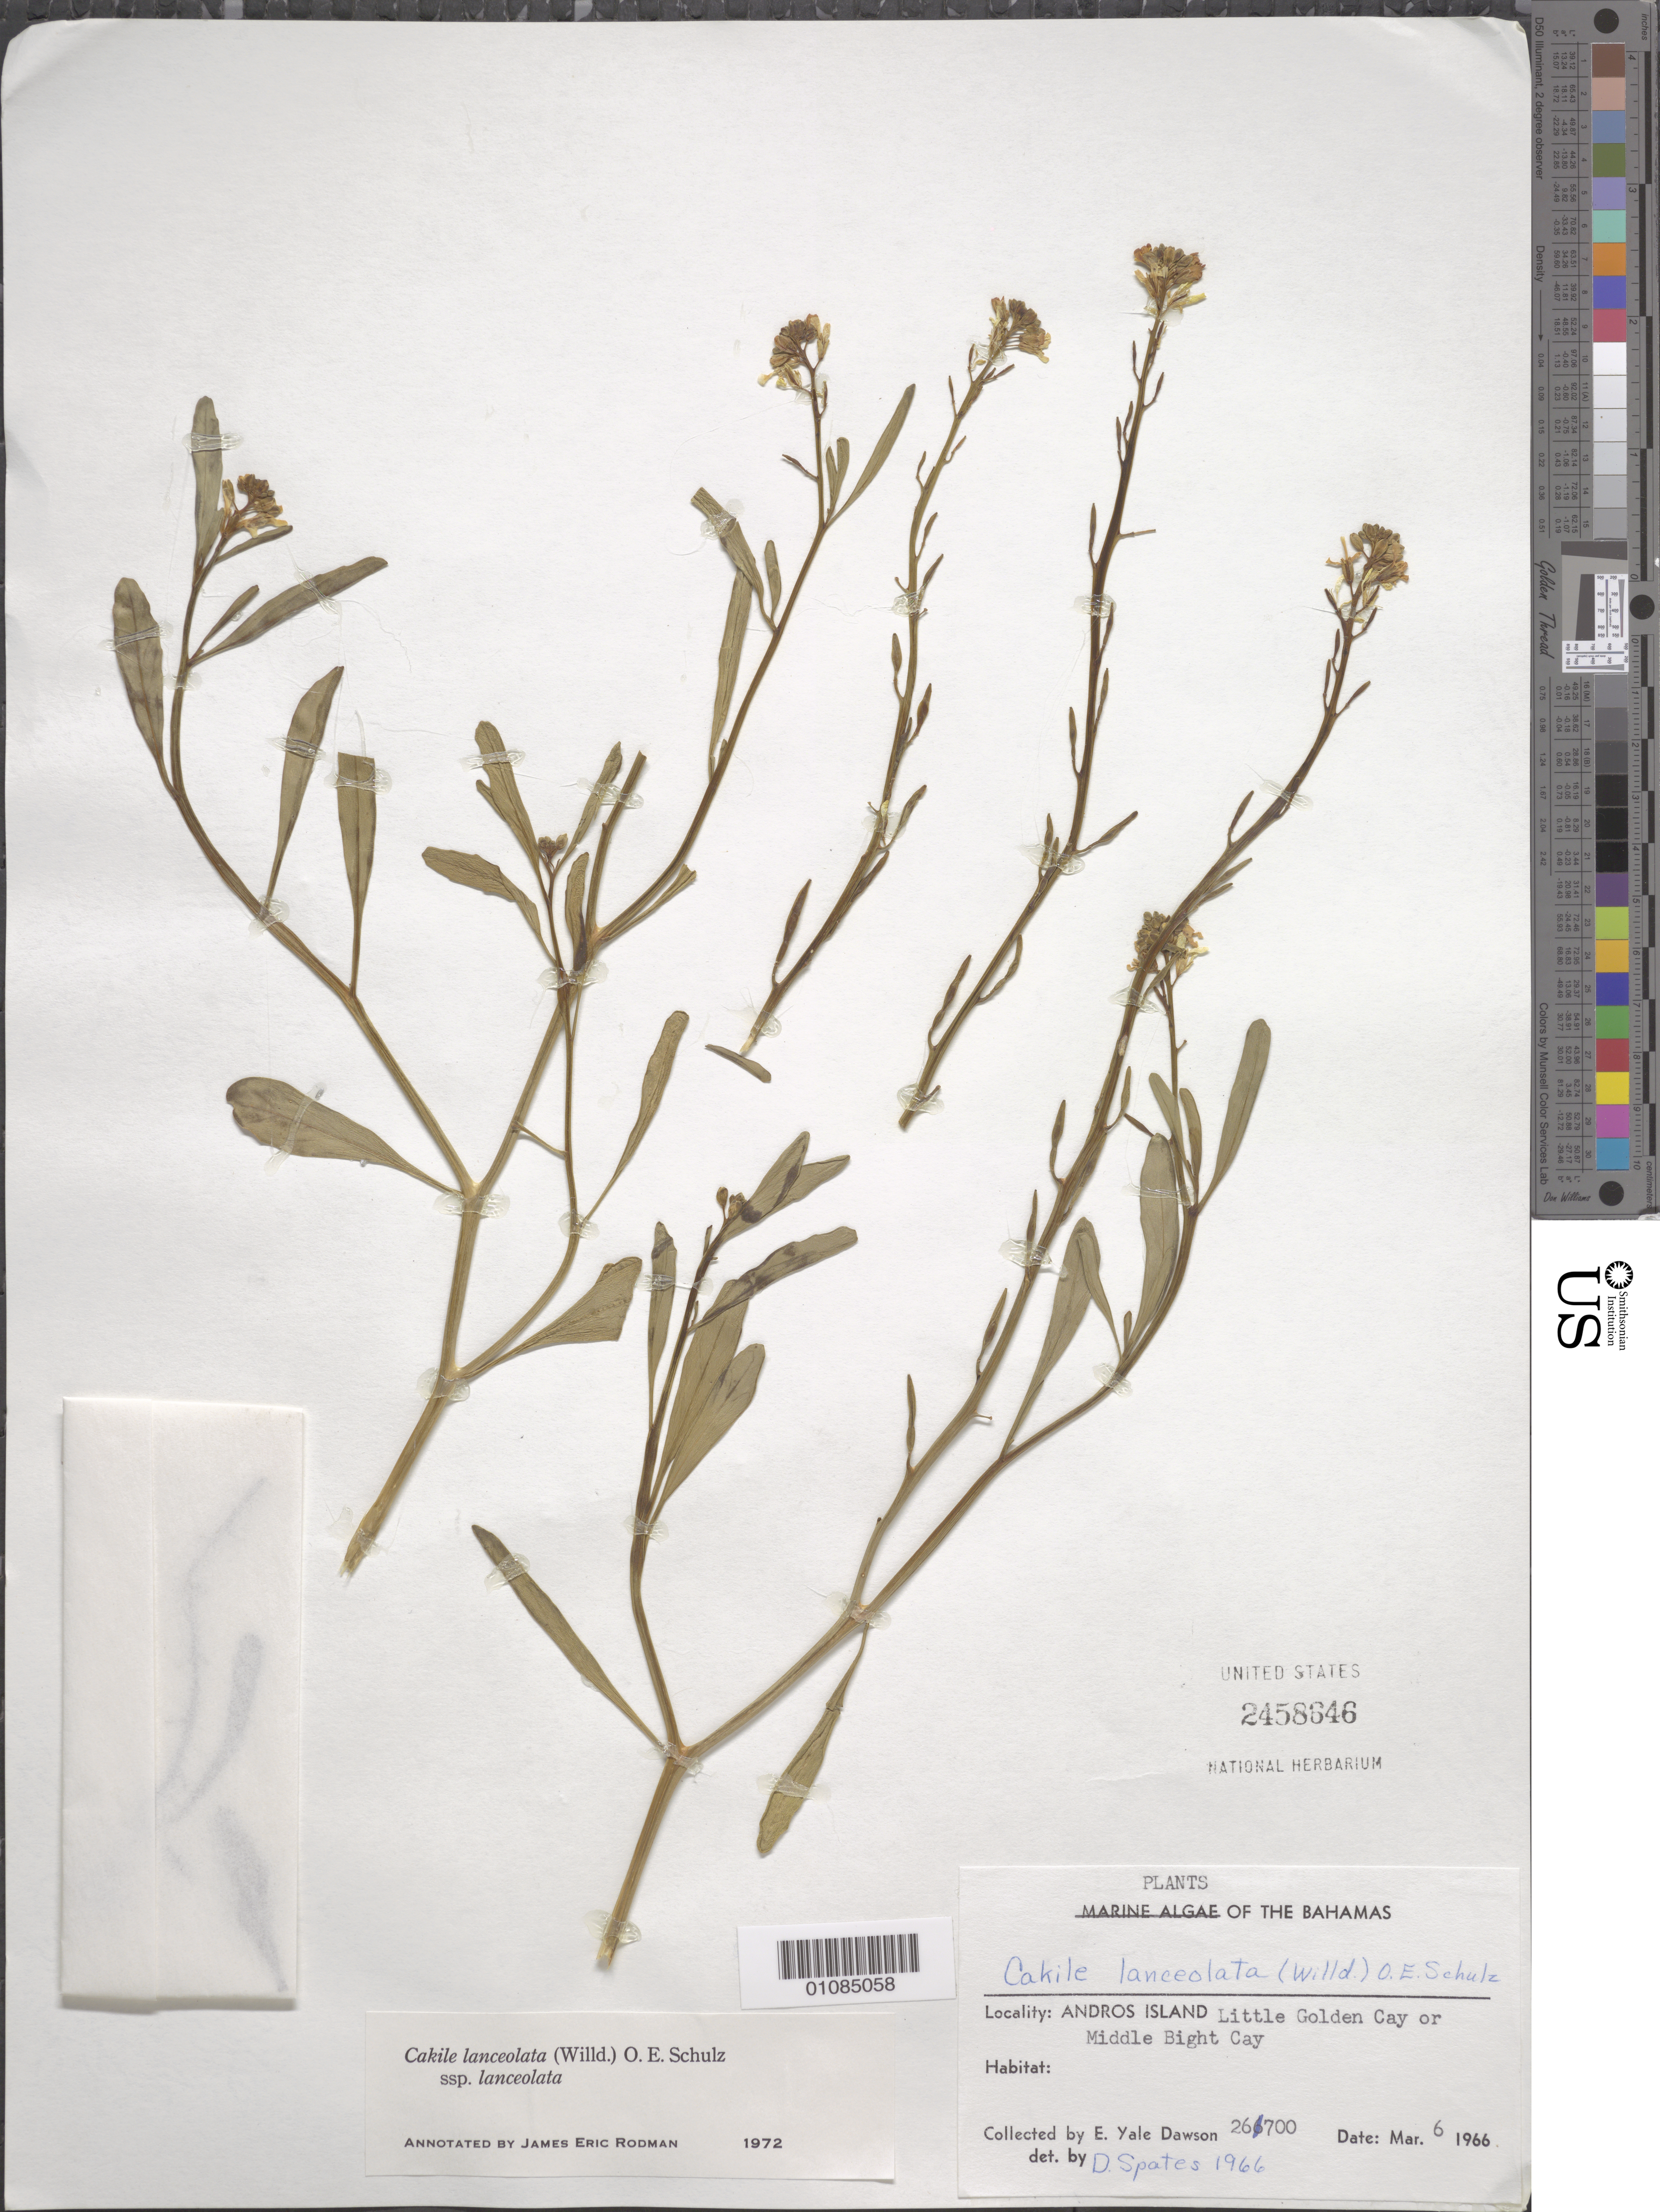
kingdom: Plantae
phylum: Tracheophyta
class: Magnoliopsida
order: Brassicales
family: Brassicaceae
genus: Cakile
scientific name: Cakile lanceolata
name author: (Willd.) O.E. Schulz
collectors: E. Y. Dawson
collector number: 26700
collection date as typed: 06 Mar 1966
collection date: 1966-03-06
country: Bahamas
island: Andros I.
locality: Andros Island: Little Golden Cay or Middle Bight Cay.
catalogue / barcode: US 2458646